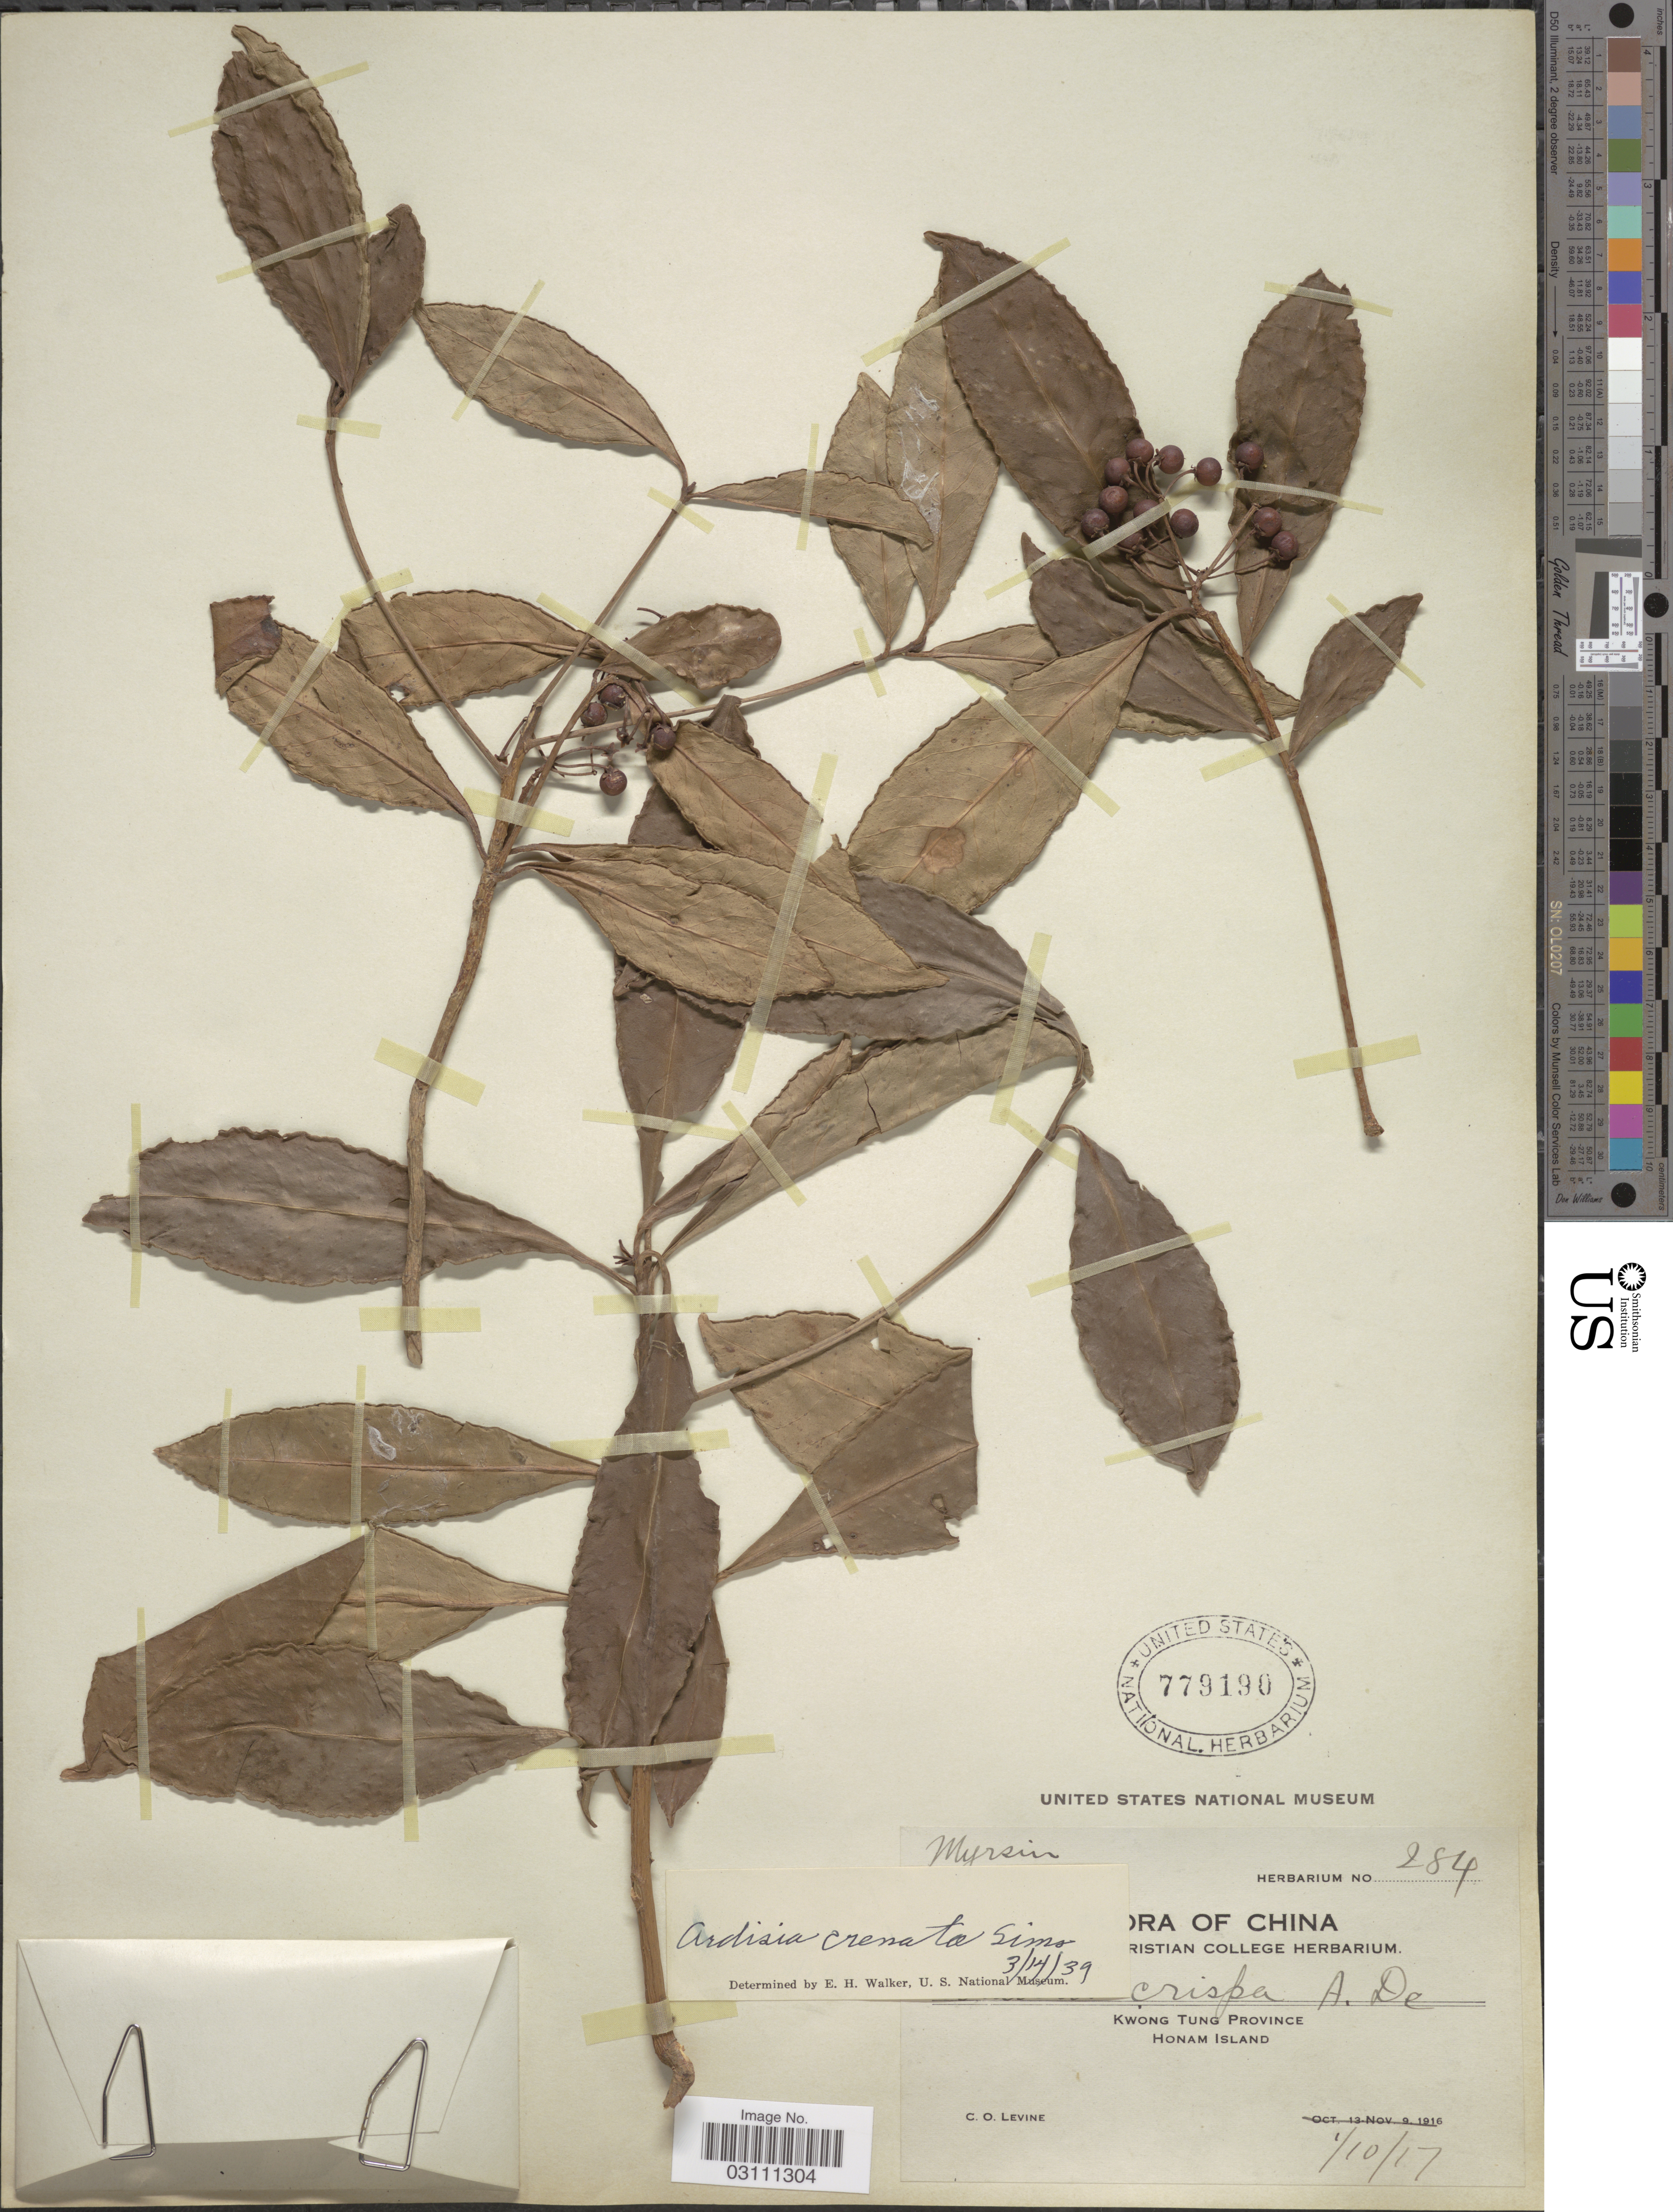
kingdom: Plantae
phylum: Tracheophyta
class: Magnoliopsida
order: Ericales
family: Primulaceae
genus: Ardisia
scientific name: Ardisia crenata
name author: Sims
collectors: C. O. Levine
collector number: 284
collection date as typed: Transcribed d/m/y: 1/10/17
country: China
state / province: Guangdong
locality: Kwong Tung Province. Honam Island.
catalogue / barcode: US 779190